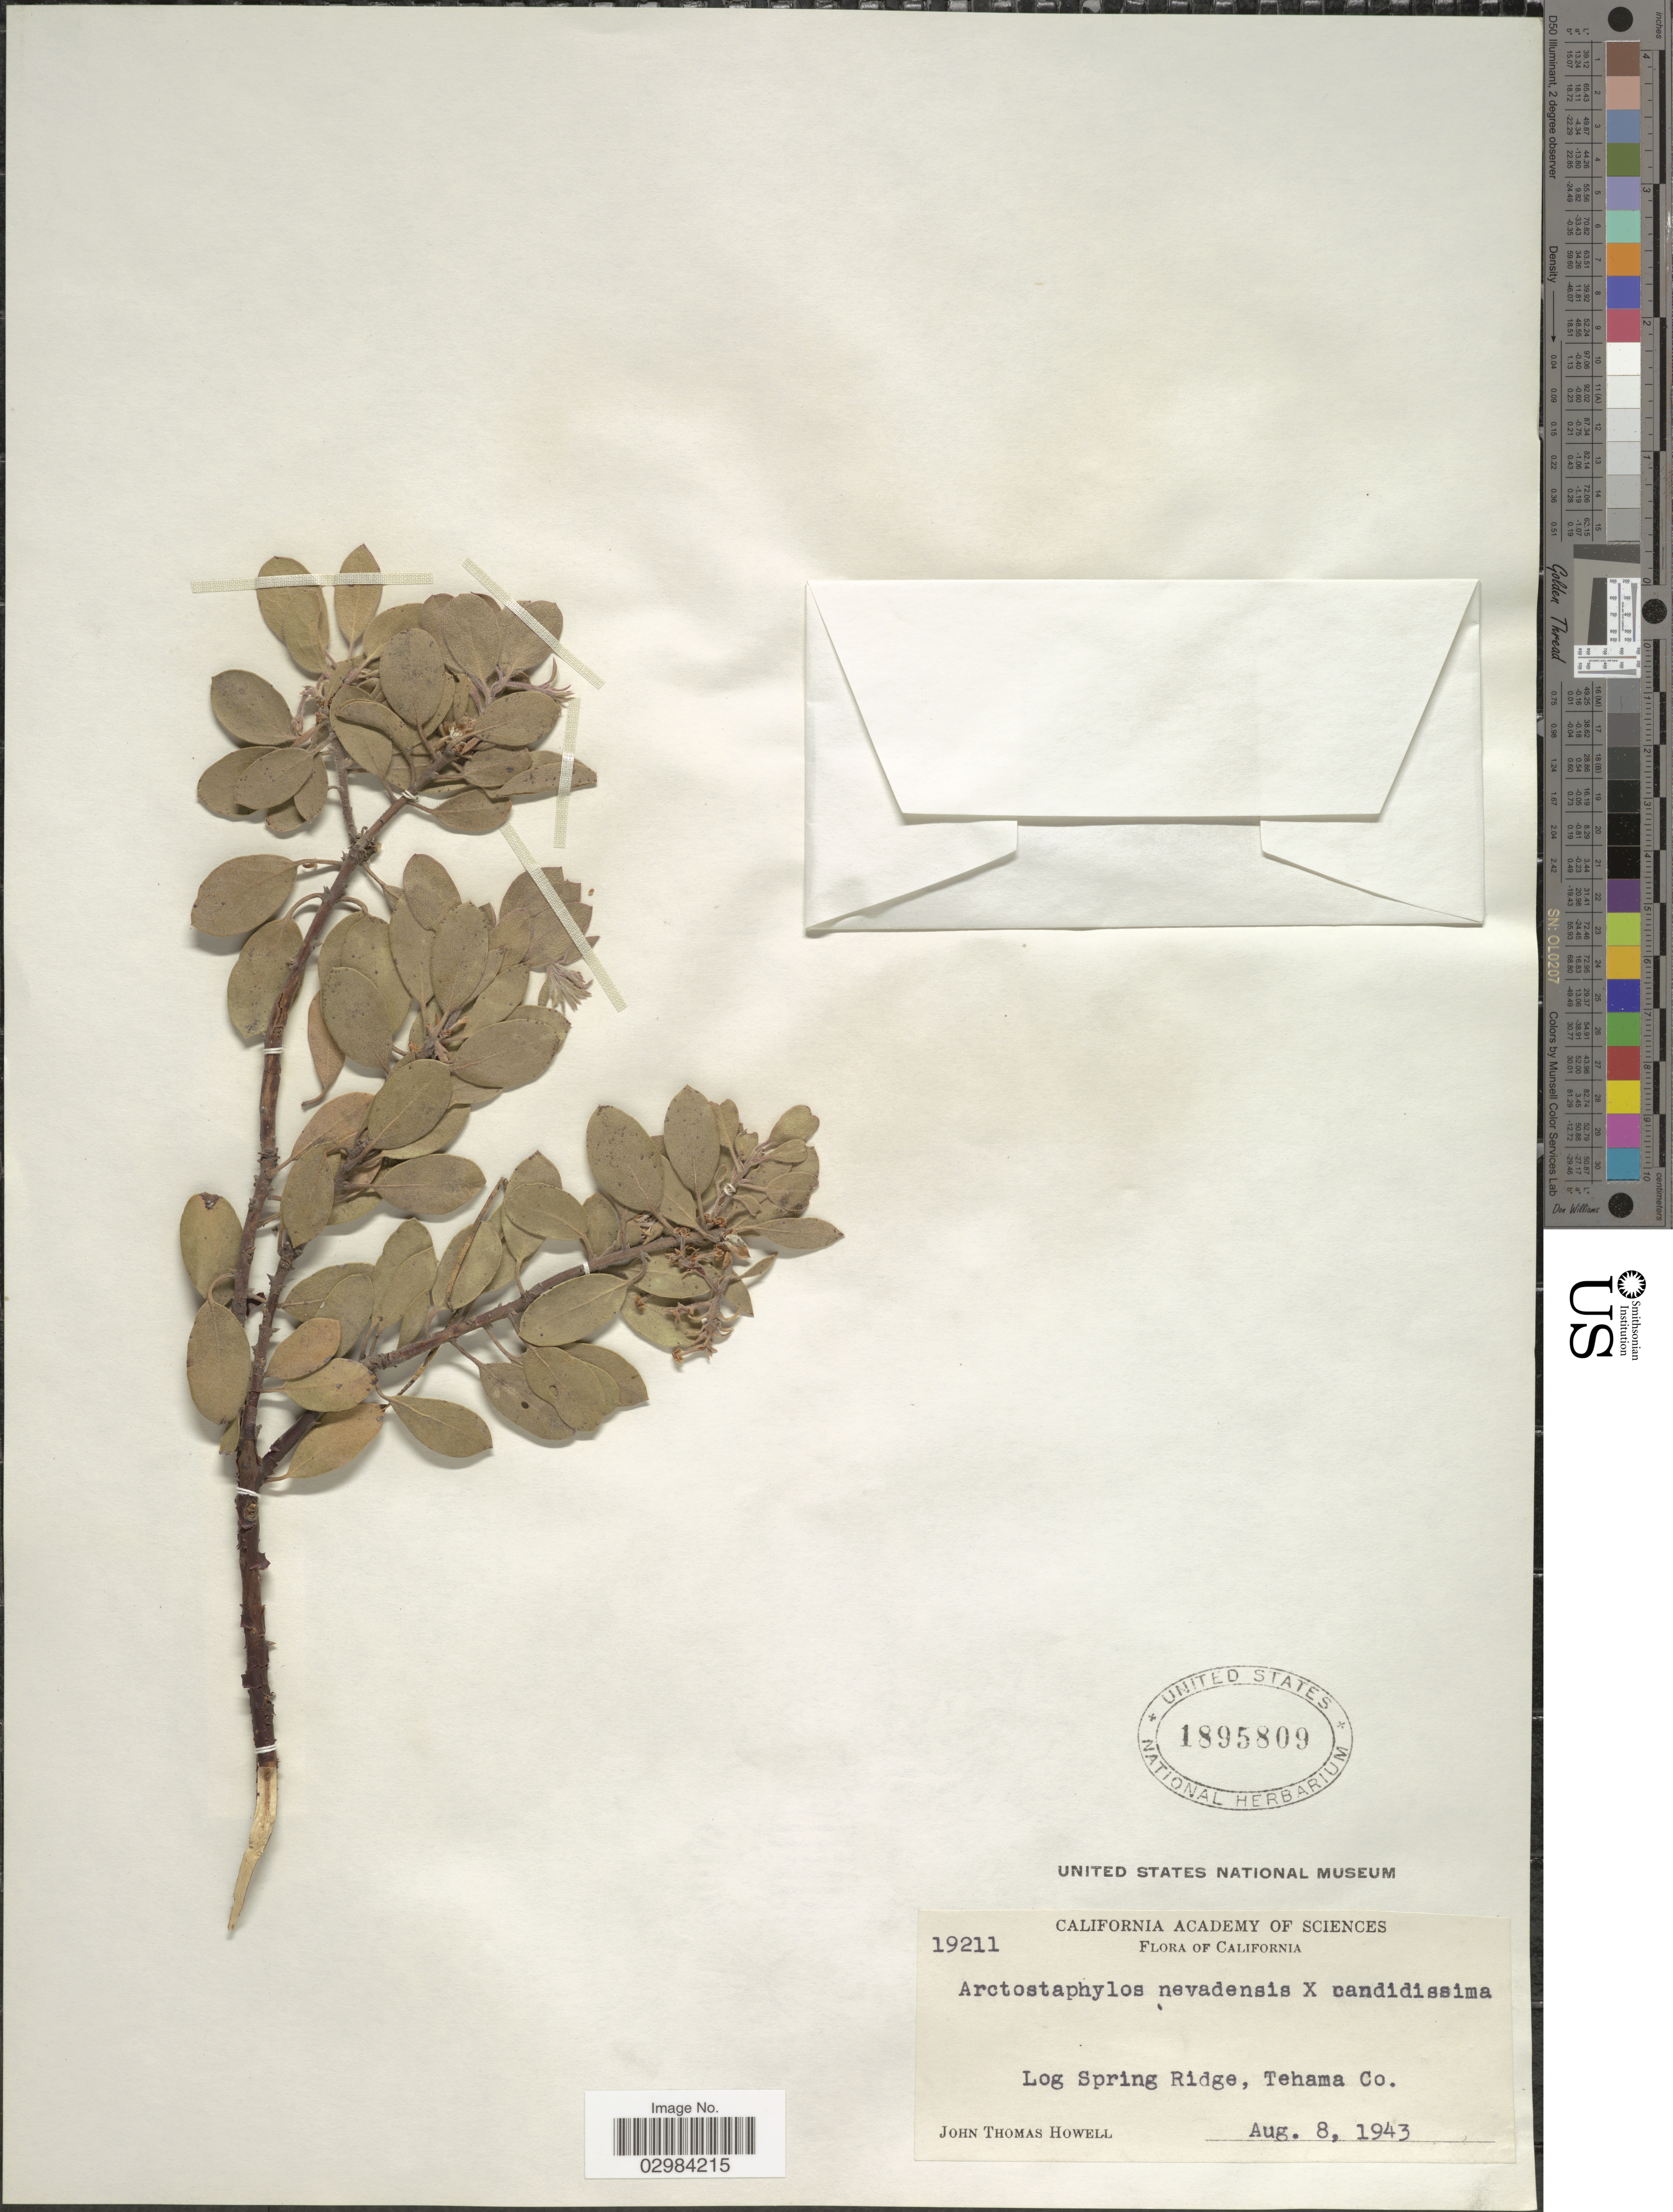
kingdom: Plantae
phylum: Tracheophyta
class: Magnoliopsida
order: Ericales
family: Ericaceae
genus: Arctostaphylos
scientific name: Arctostaphylos nevadensis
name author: A. Gray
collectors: J. T. Howell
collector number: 19211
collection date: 1943-08-08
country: United States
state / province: California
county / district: Tehama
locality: Log Spring Ridge, Tehama Co.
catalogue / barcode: US 1895809